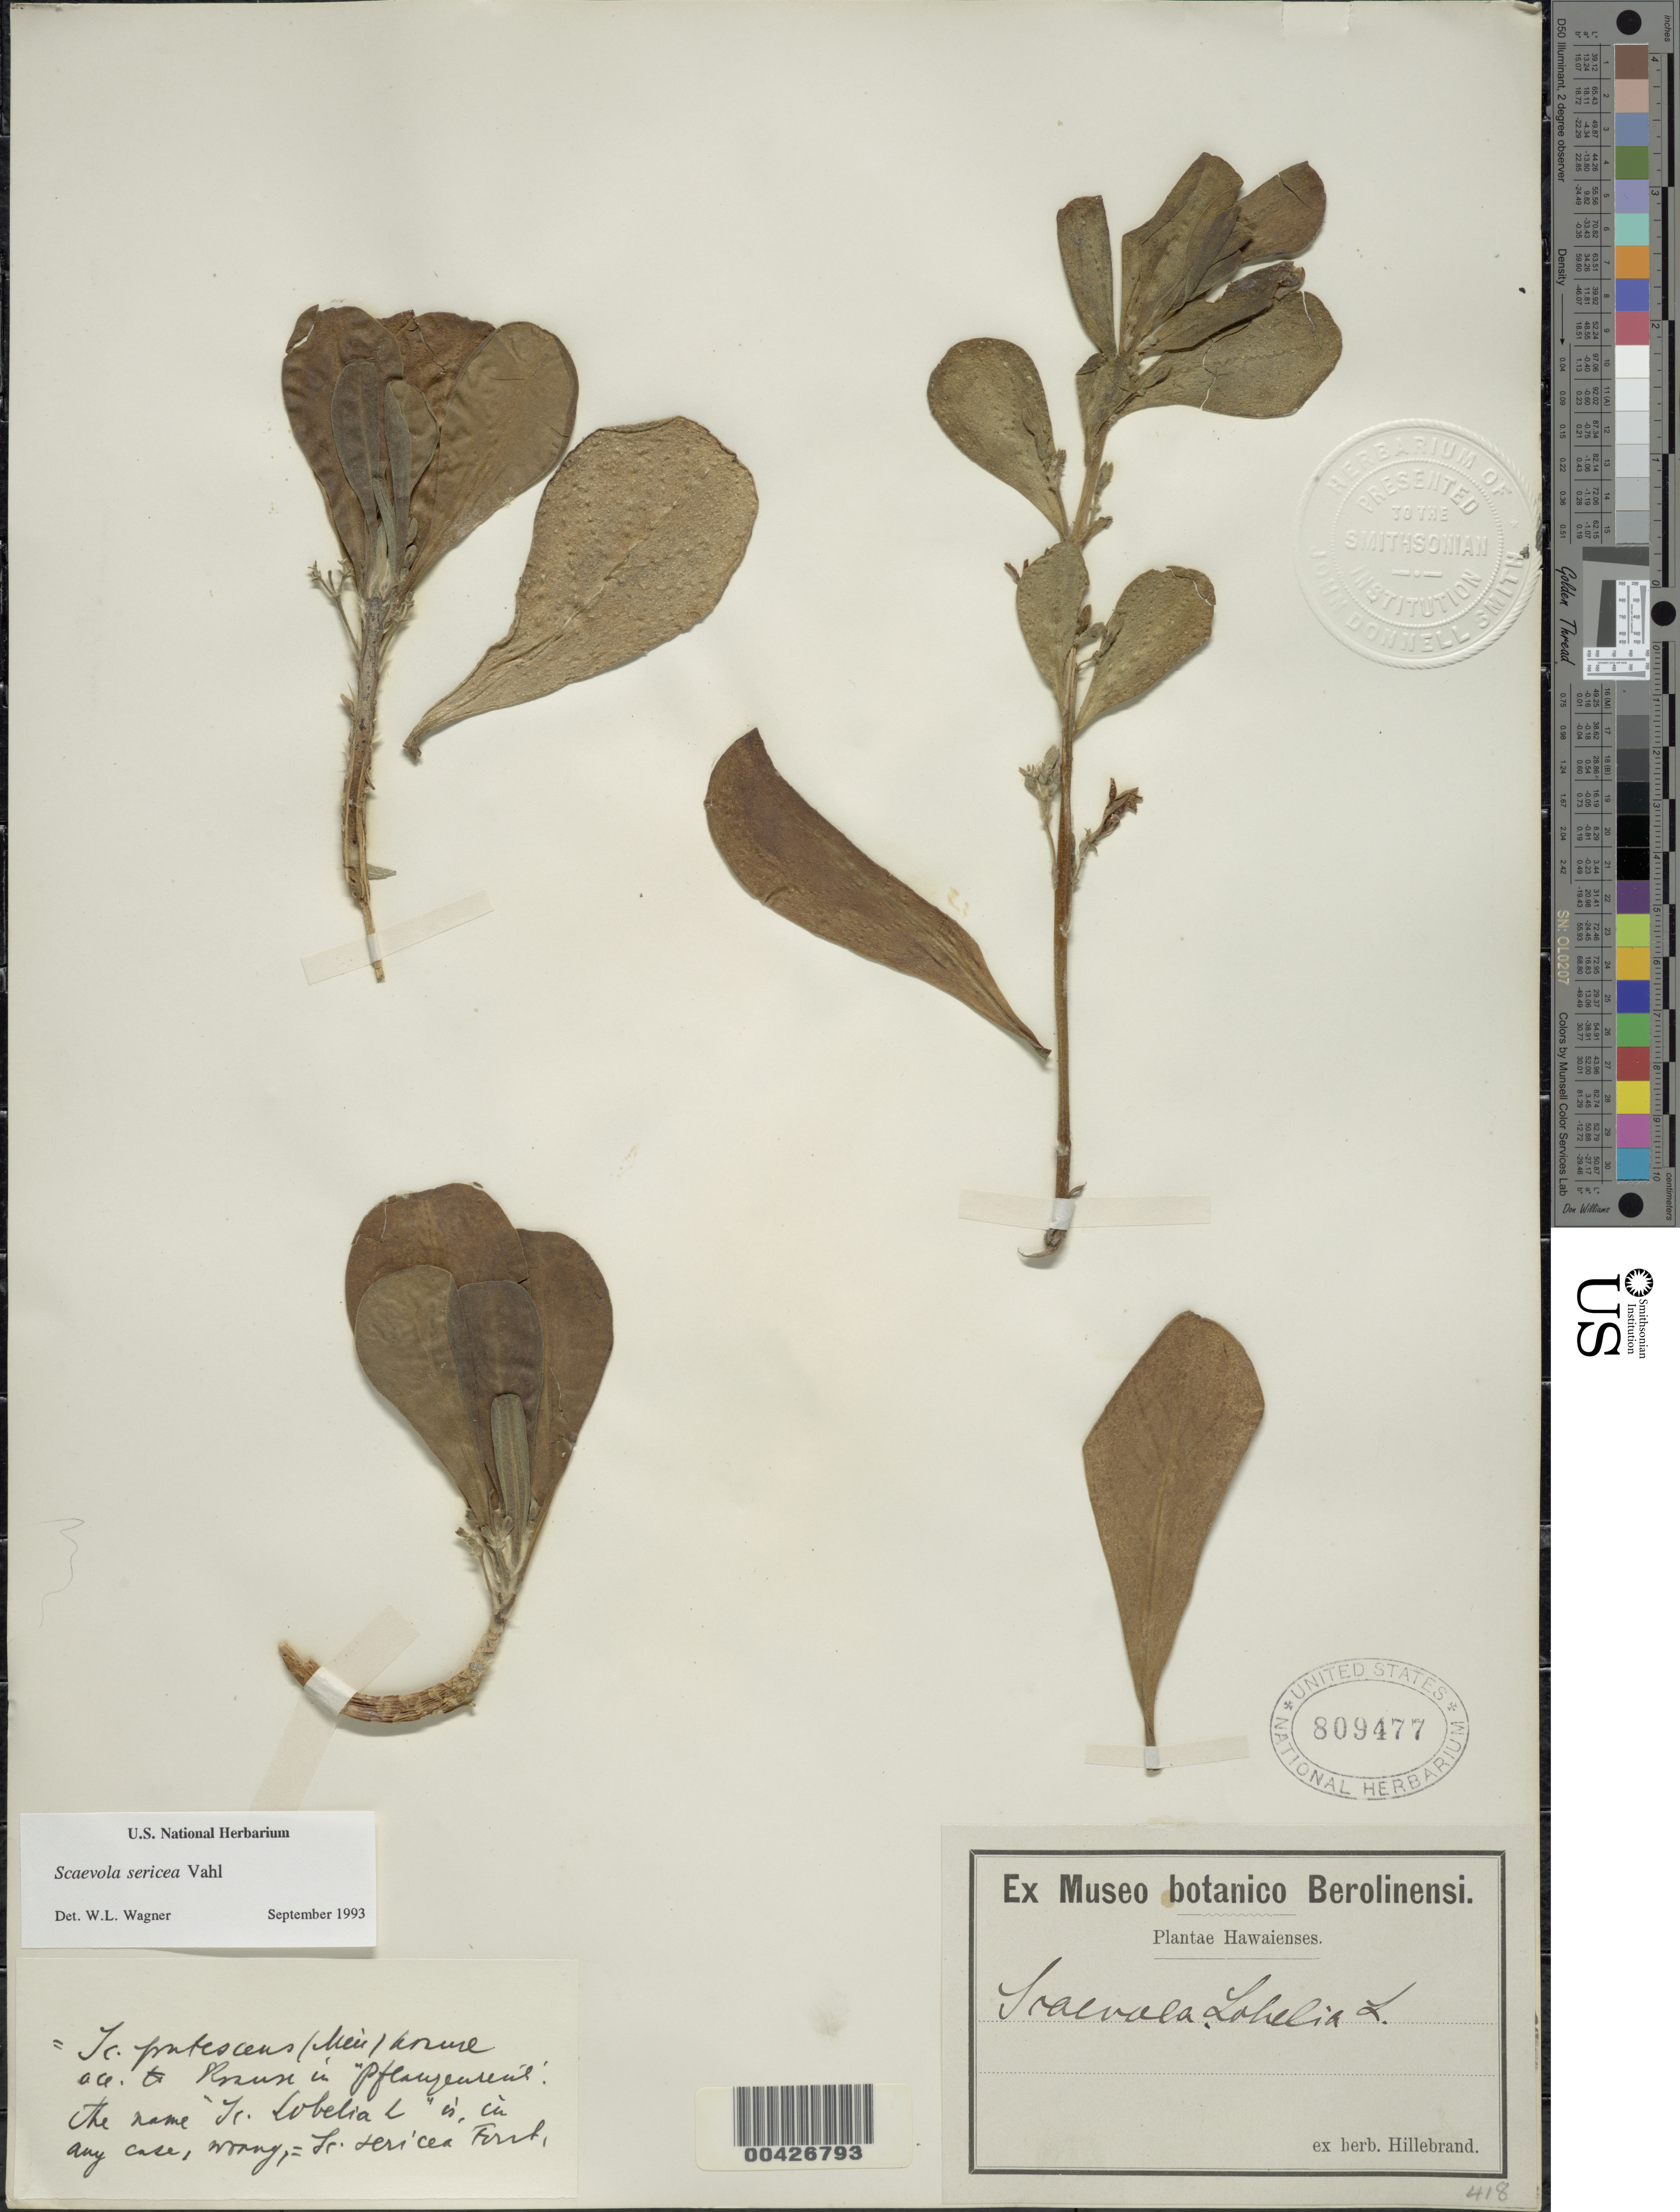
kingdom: Plantae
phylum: Tracheophyta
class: Magnoliopsida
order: Asterales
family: Goodeniaceae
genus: Scaevola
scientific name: Scaevola taccada var. taccada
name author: (Gaertn.) Roxb.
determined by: Wagner, W. L., (BOT), Smithsonian Institution - National Museum of Natural History (UNITED STATES)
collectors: W. Hillebrand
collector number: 418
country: United States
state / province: Hawaii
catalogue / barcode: US 809477